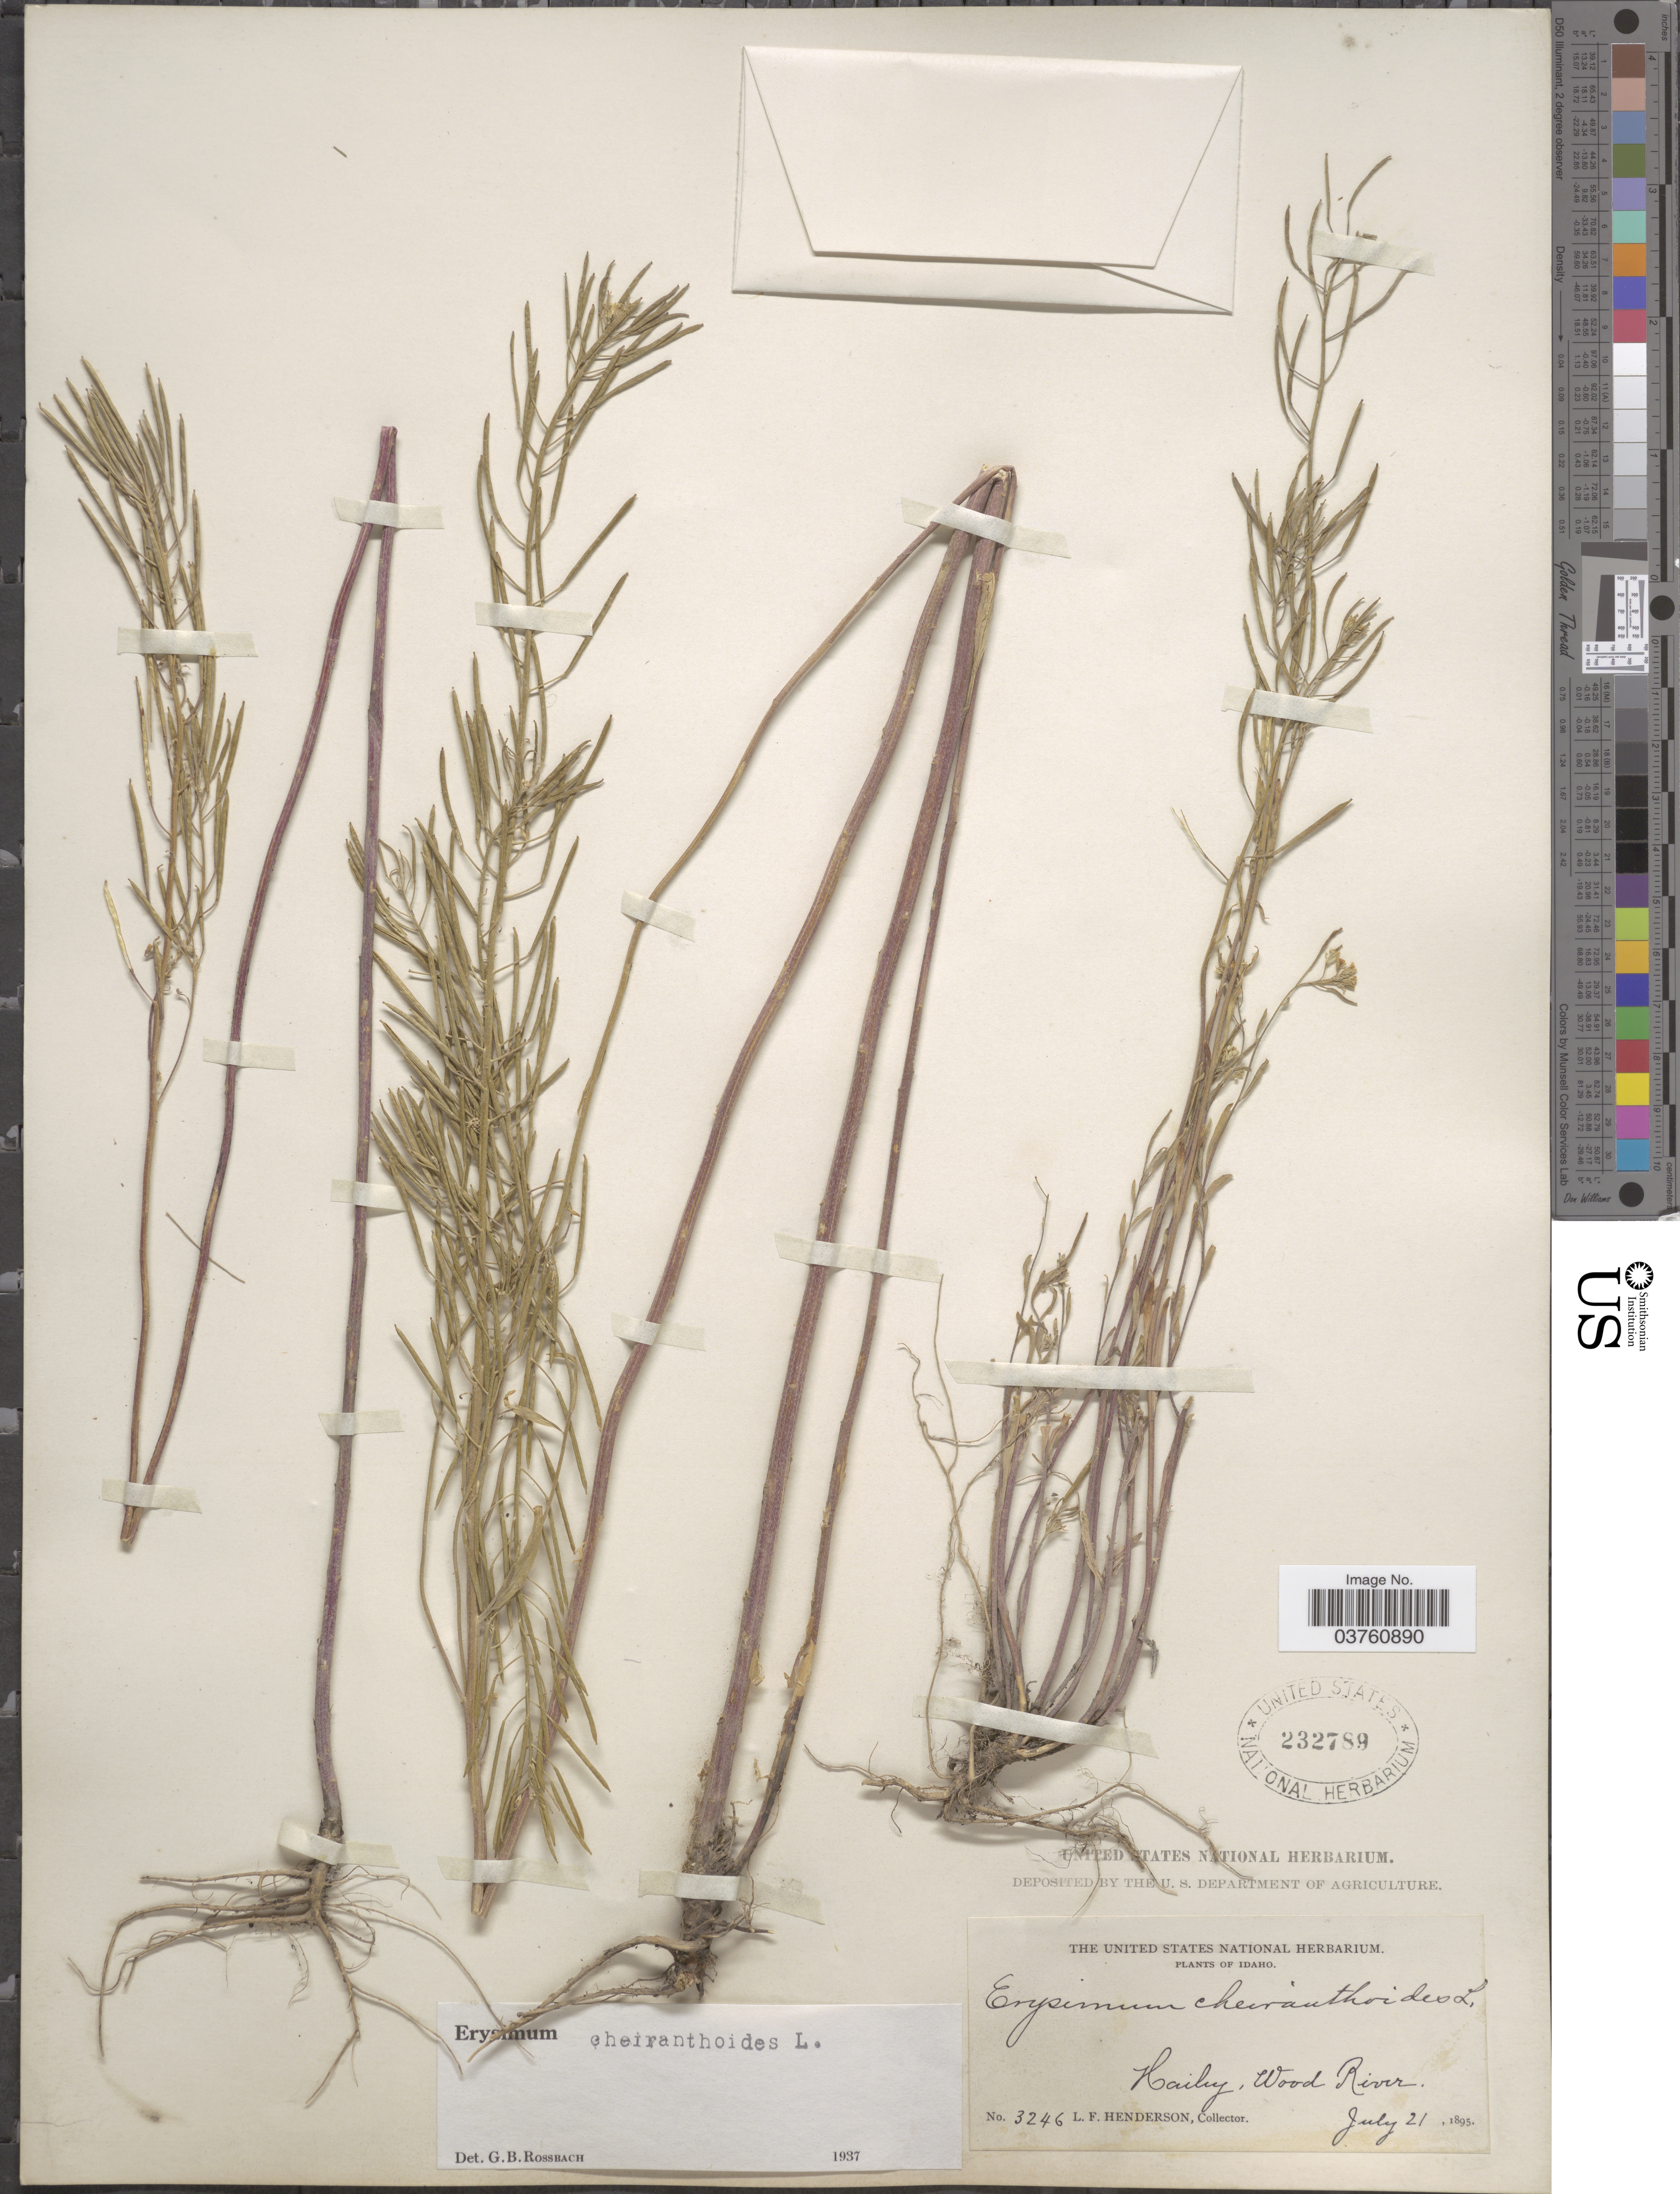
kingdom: Plantae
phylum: Tracheophyta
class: Magnoliopsida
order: Brassicales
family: Brassicaceae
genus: Erysimum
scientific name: Erysimum cheiranthoides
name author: L.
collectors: L. Henderson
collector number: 3246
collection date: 1895-07-21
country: United States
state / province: Idaho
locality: Hailey, Wood River.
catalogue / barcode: US 232789